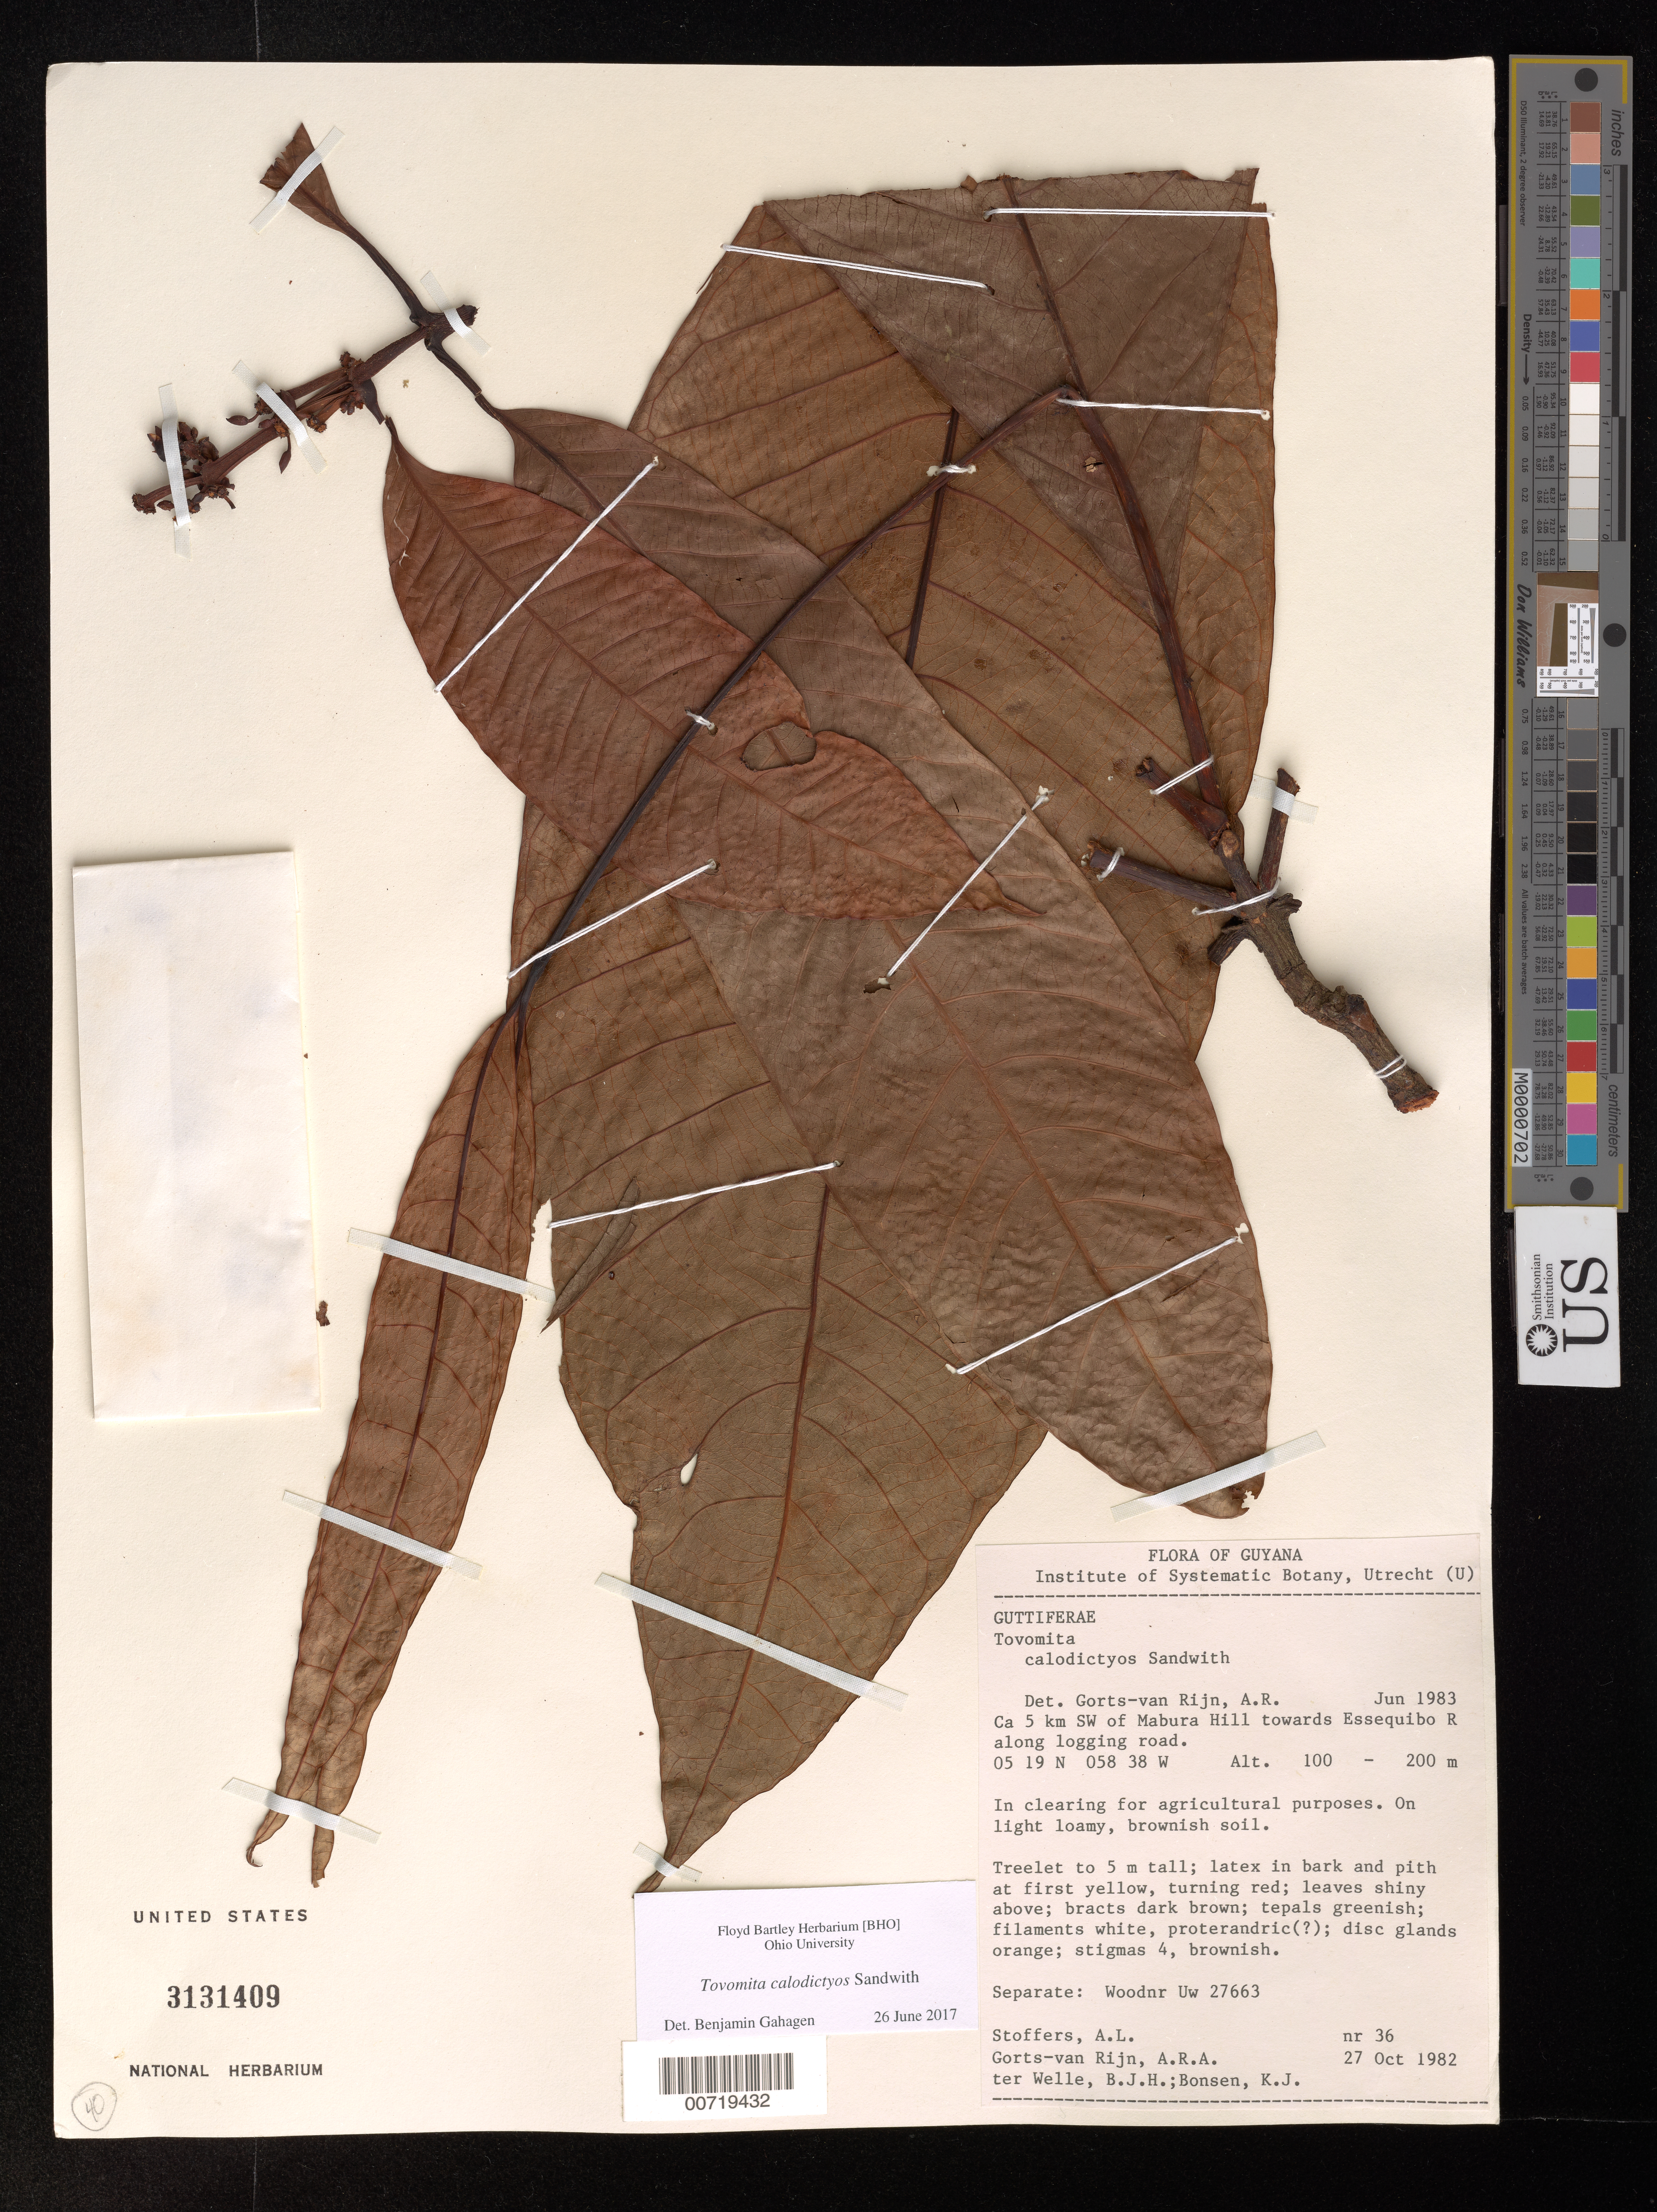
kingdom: Plantae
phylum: Tracheophyta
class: Magnoliopsida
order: Malpighiales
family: Clusiaceae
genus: Tovomita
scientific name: Tovomita calodictyos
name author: Sandwith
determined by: Görts-van Rijn, A. R. A.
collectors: A. Stoffers, A. .R. A. Görts-van Rijn, B. Welle & K. Bonsen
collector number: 36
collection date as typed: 27-Oct-82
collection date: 1982-10-27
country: Guyana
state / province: U. Demerara-Berbice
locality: Mabura Hill, 5 km SW of, towards Essequibo R.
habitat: Along logging road, clearing for agricultural purposes on light, loamy soil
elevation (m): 100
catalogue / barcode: US 3131409